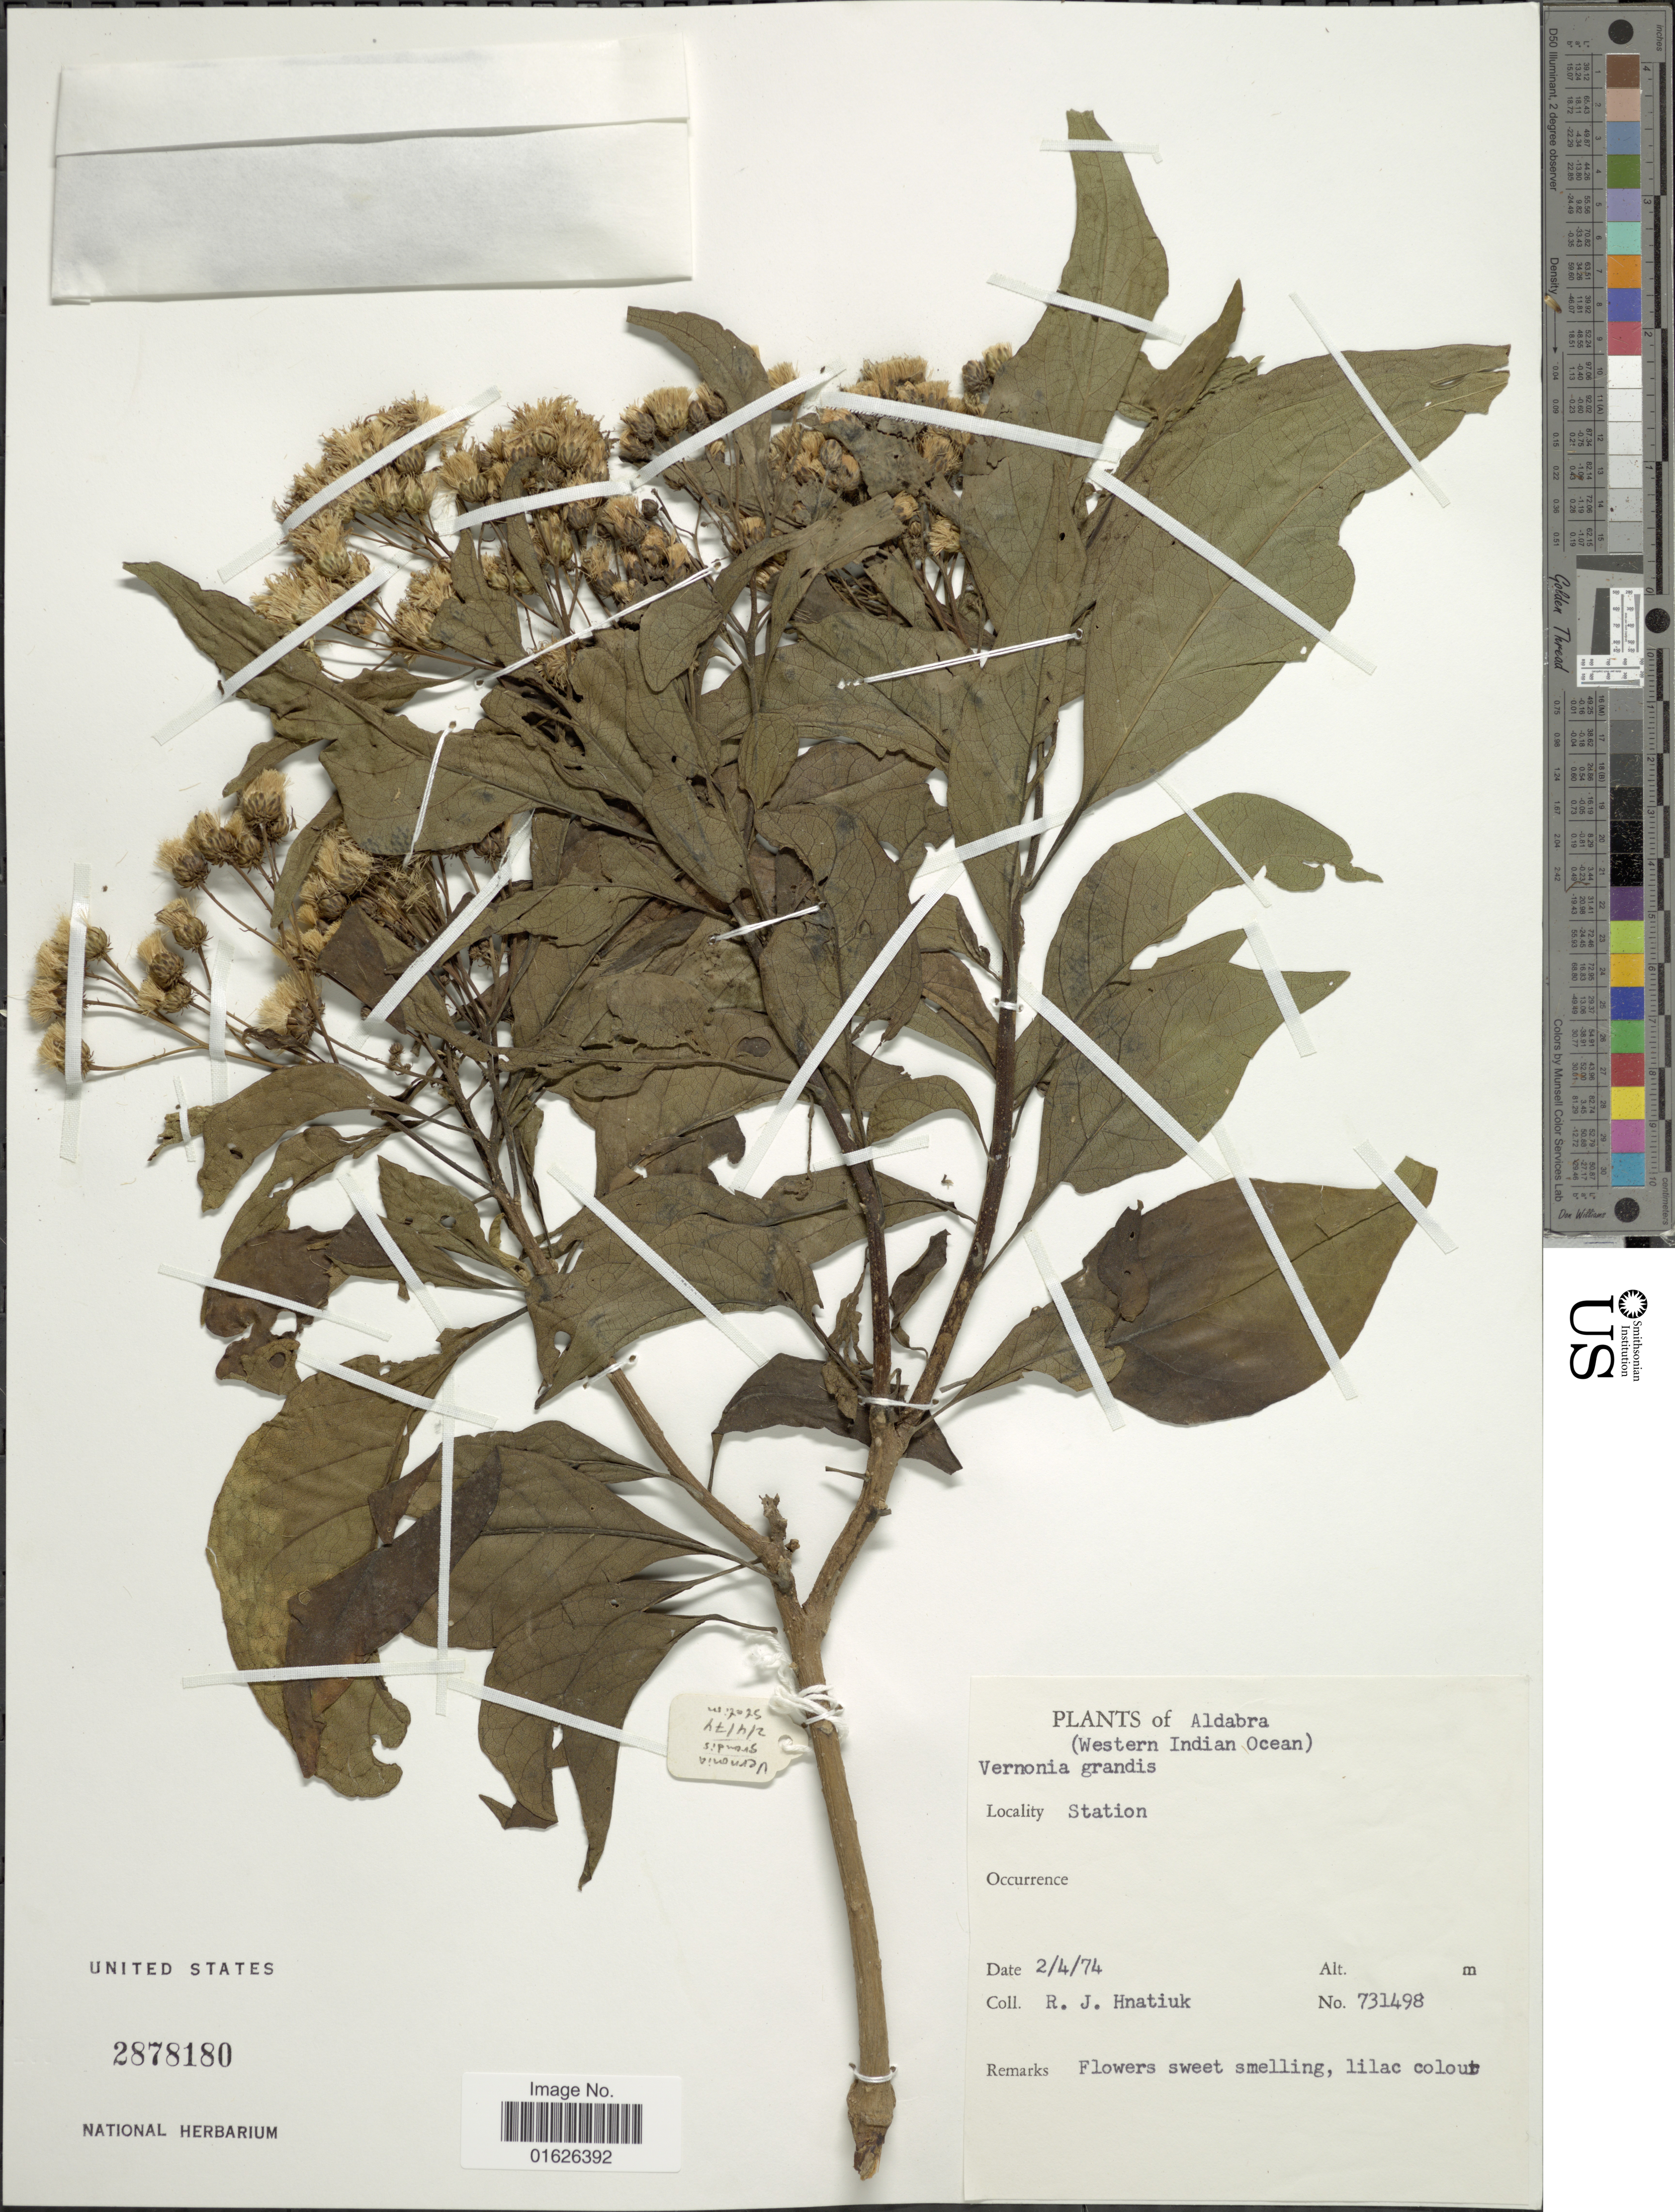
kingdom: Plantae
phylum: Tracheophyta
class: Magnoliopsida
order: Asterales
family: Asteraceae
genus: Gymnanthemum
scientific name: Gymnanthemum coloratum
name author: (Willd.) H. Rob. & B. Kahn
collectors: R. Hnatiuk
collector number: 731498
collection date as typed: Transcribed d/m/y: 2/4/74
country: Seychelles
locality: Aldabra, Western Indian Ocean, Station.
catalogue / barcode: US 2878180